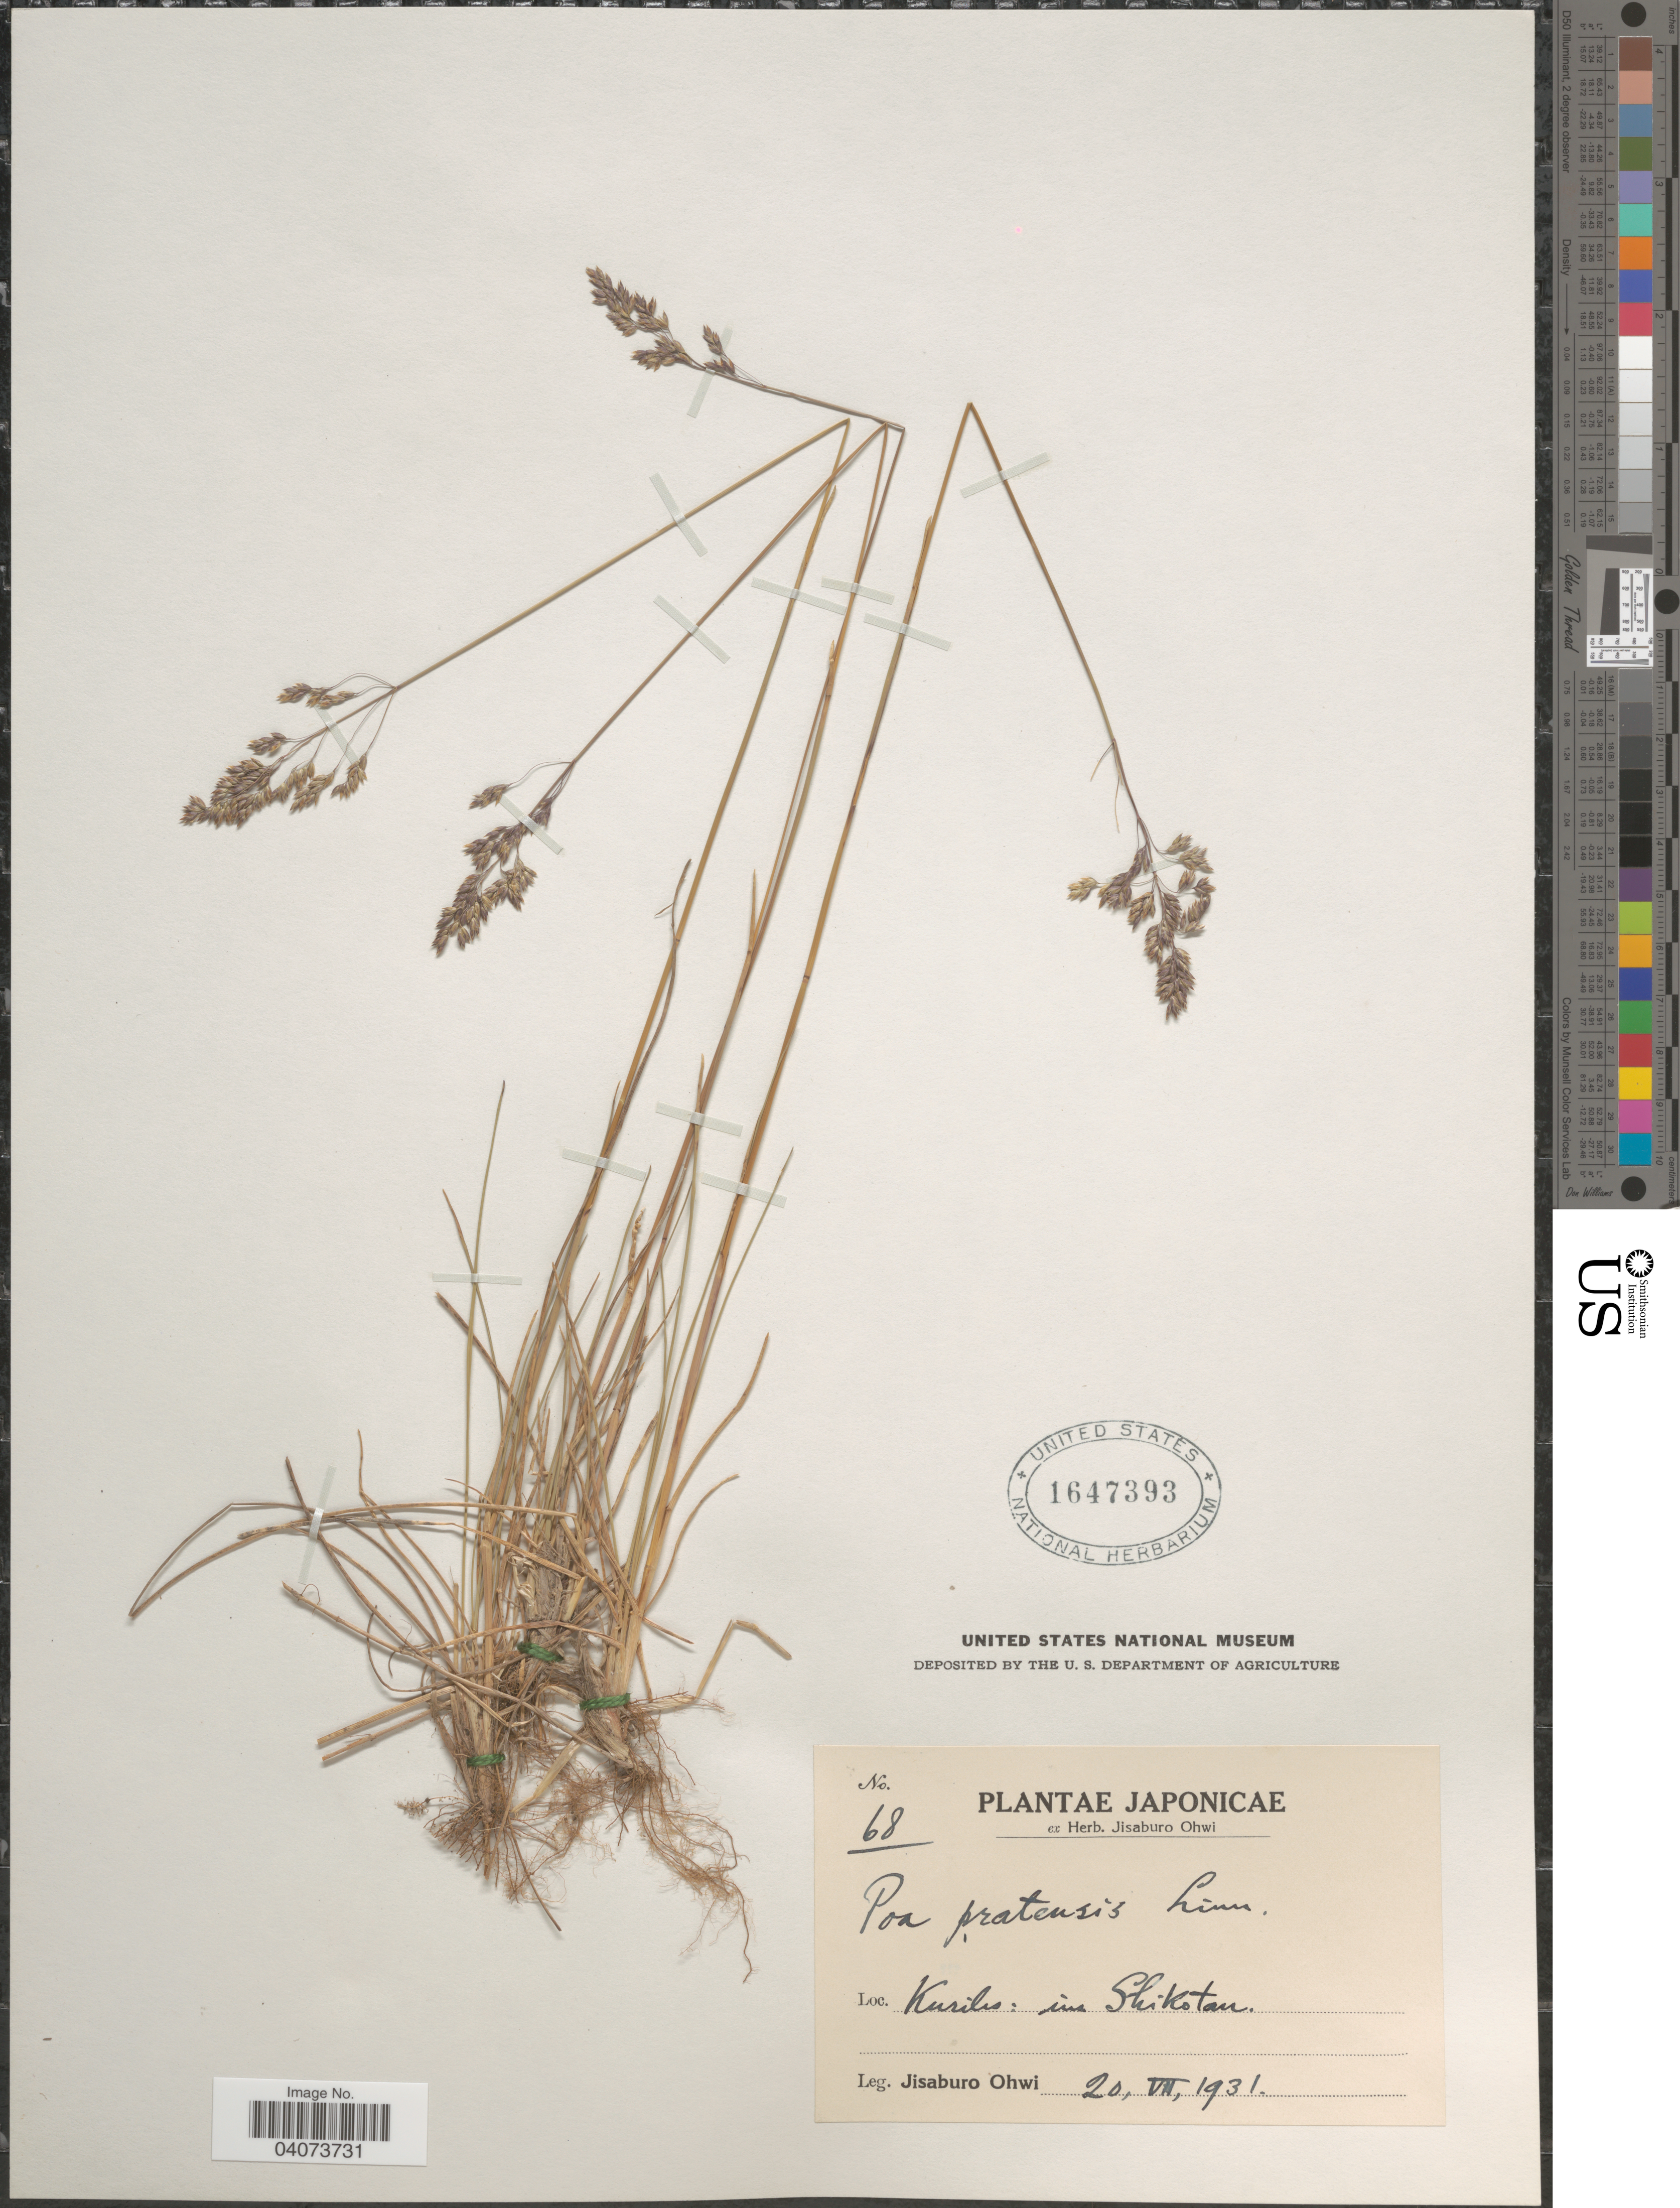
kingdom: Plantae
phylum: Tracheophyta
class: Liliopsida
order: Poales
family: Poaceae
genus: Poa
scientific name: Poa pratensis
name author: L.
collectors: J. Ohwi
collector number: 68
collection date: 1931-07-20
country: Japan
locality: Japonicae. Kurils: im Shikotan.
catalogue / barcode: US 1647393